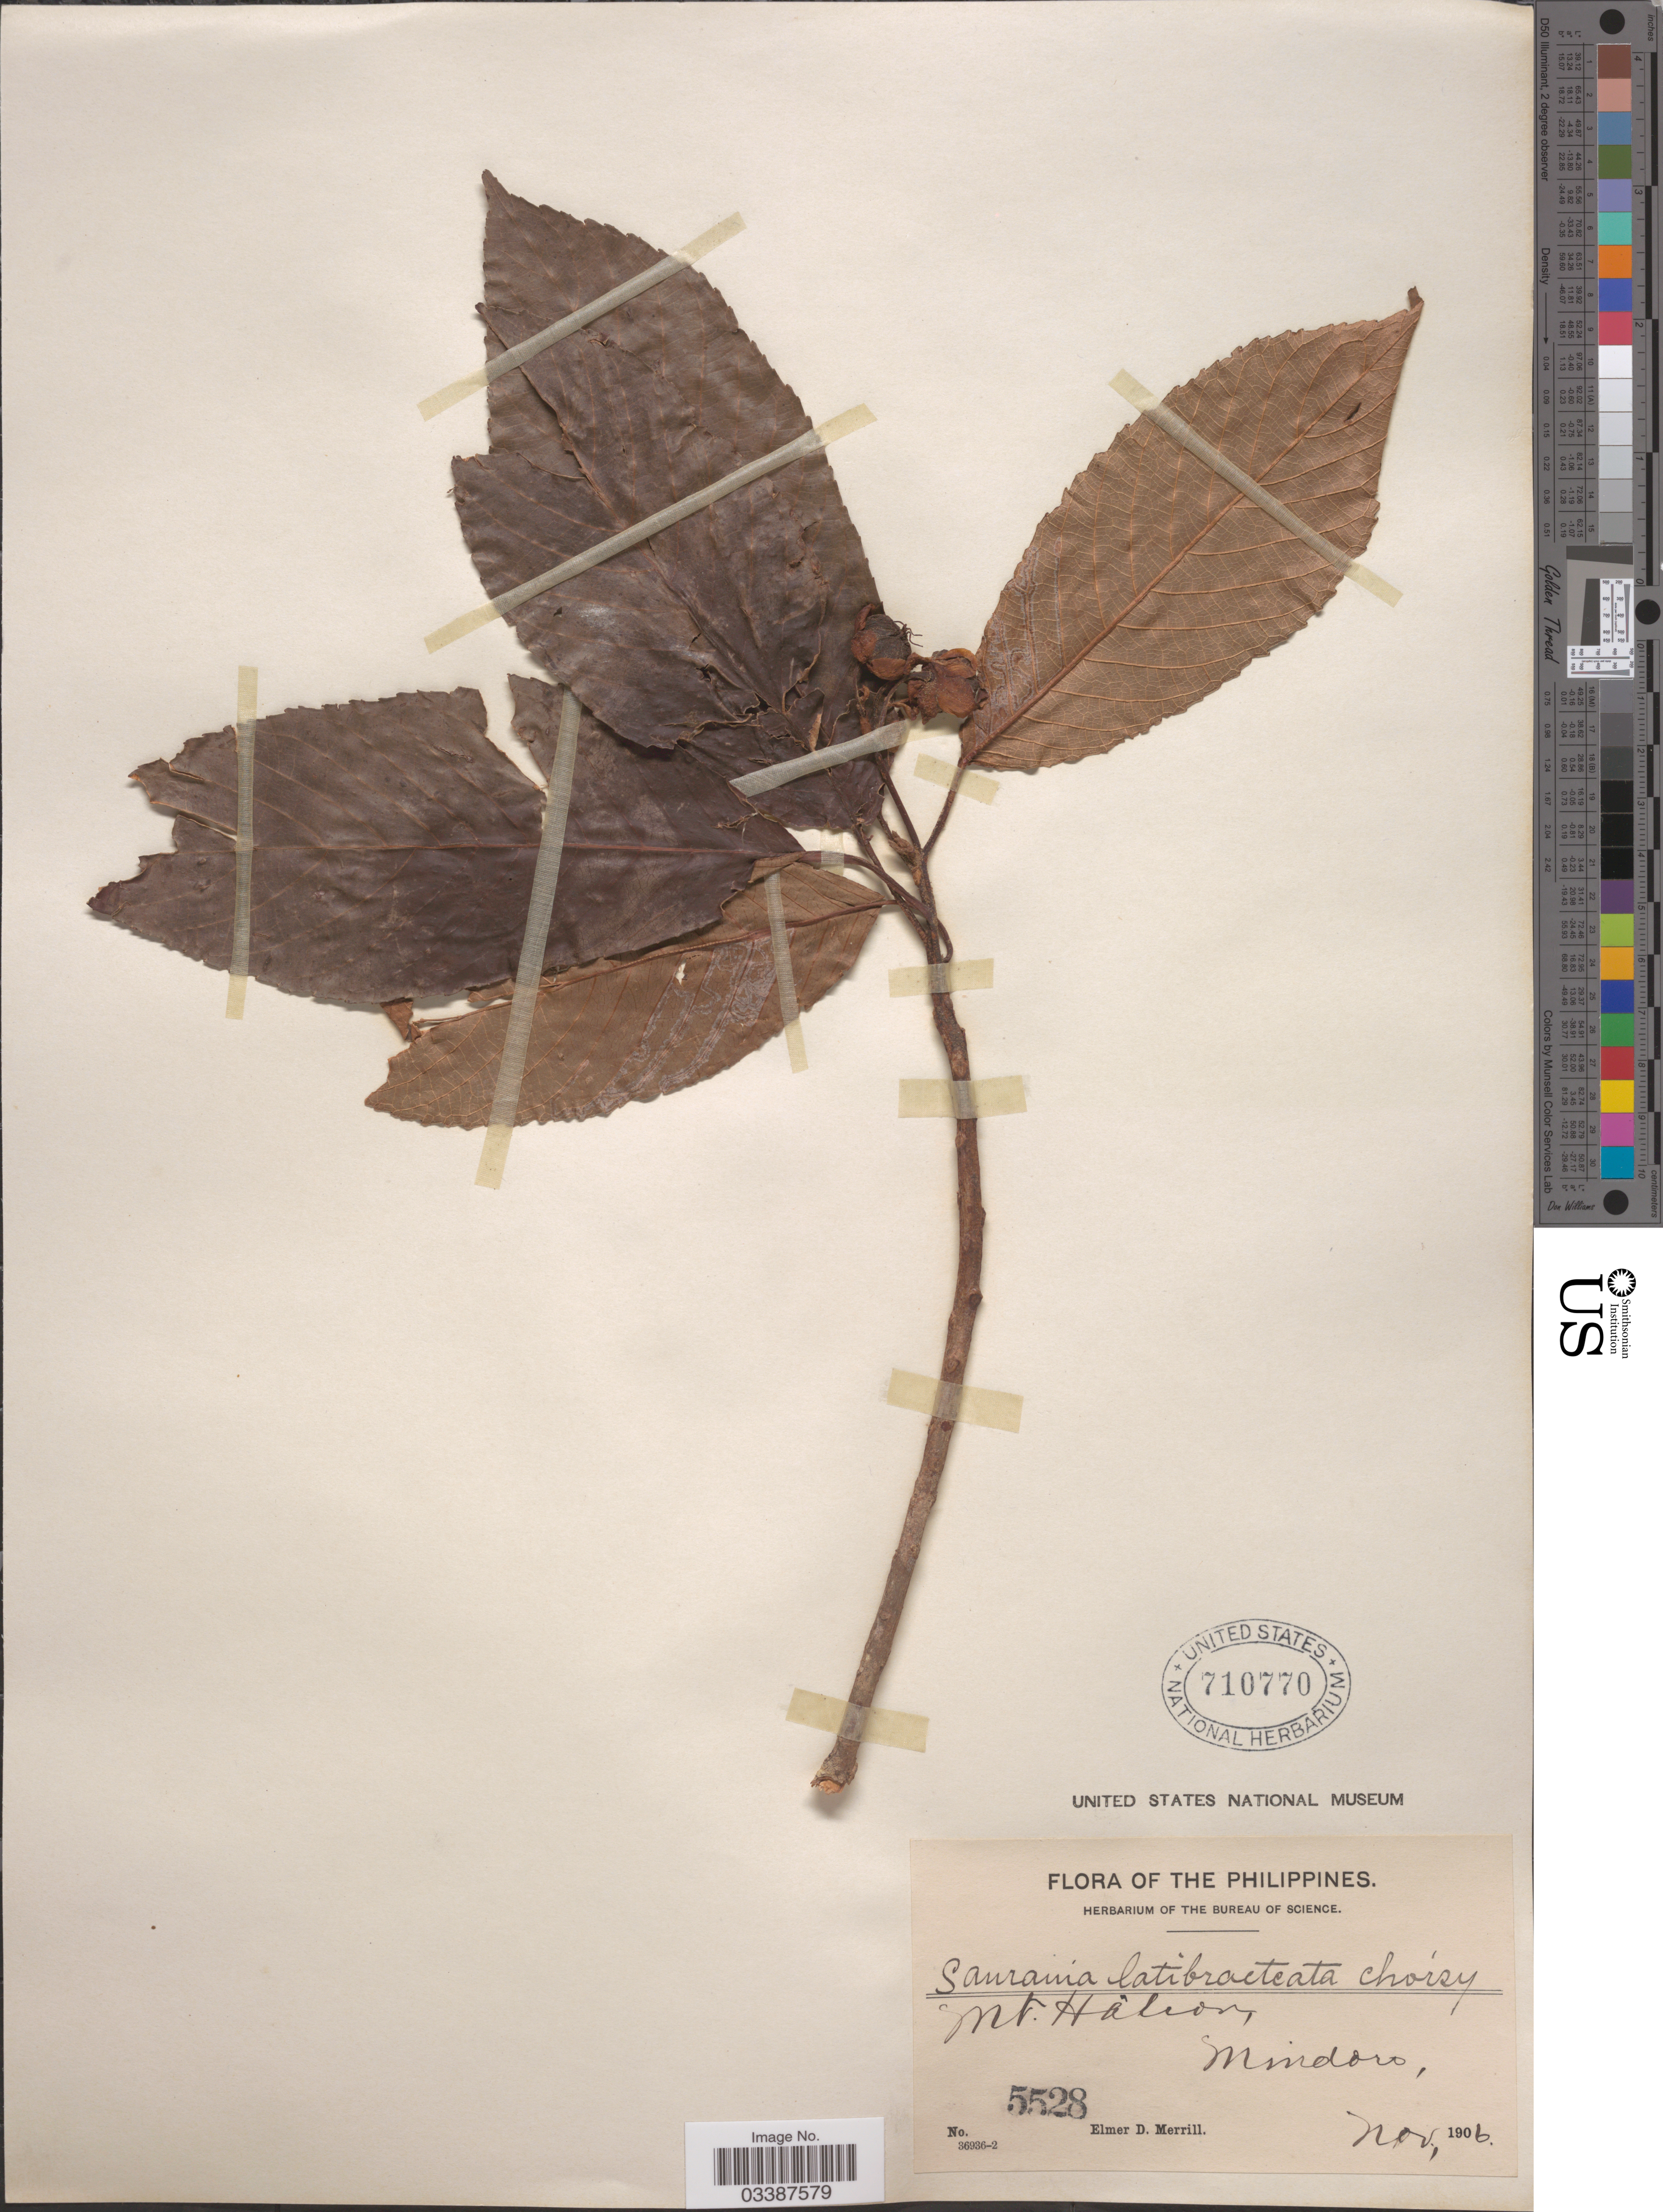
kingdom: Plantae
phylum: Tracheophyta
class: Magnoliopsida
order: Ericales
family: Actinidiaceae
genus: Saurauia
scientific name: Saurauia latibracteata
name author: Choisy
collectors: E. D. Merrill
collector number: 5528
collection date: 1906-11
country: Philippines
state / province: Mimaropa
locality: Mt. Hâlcon, Mindoro.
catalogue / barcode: US 710770